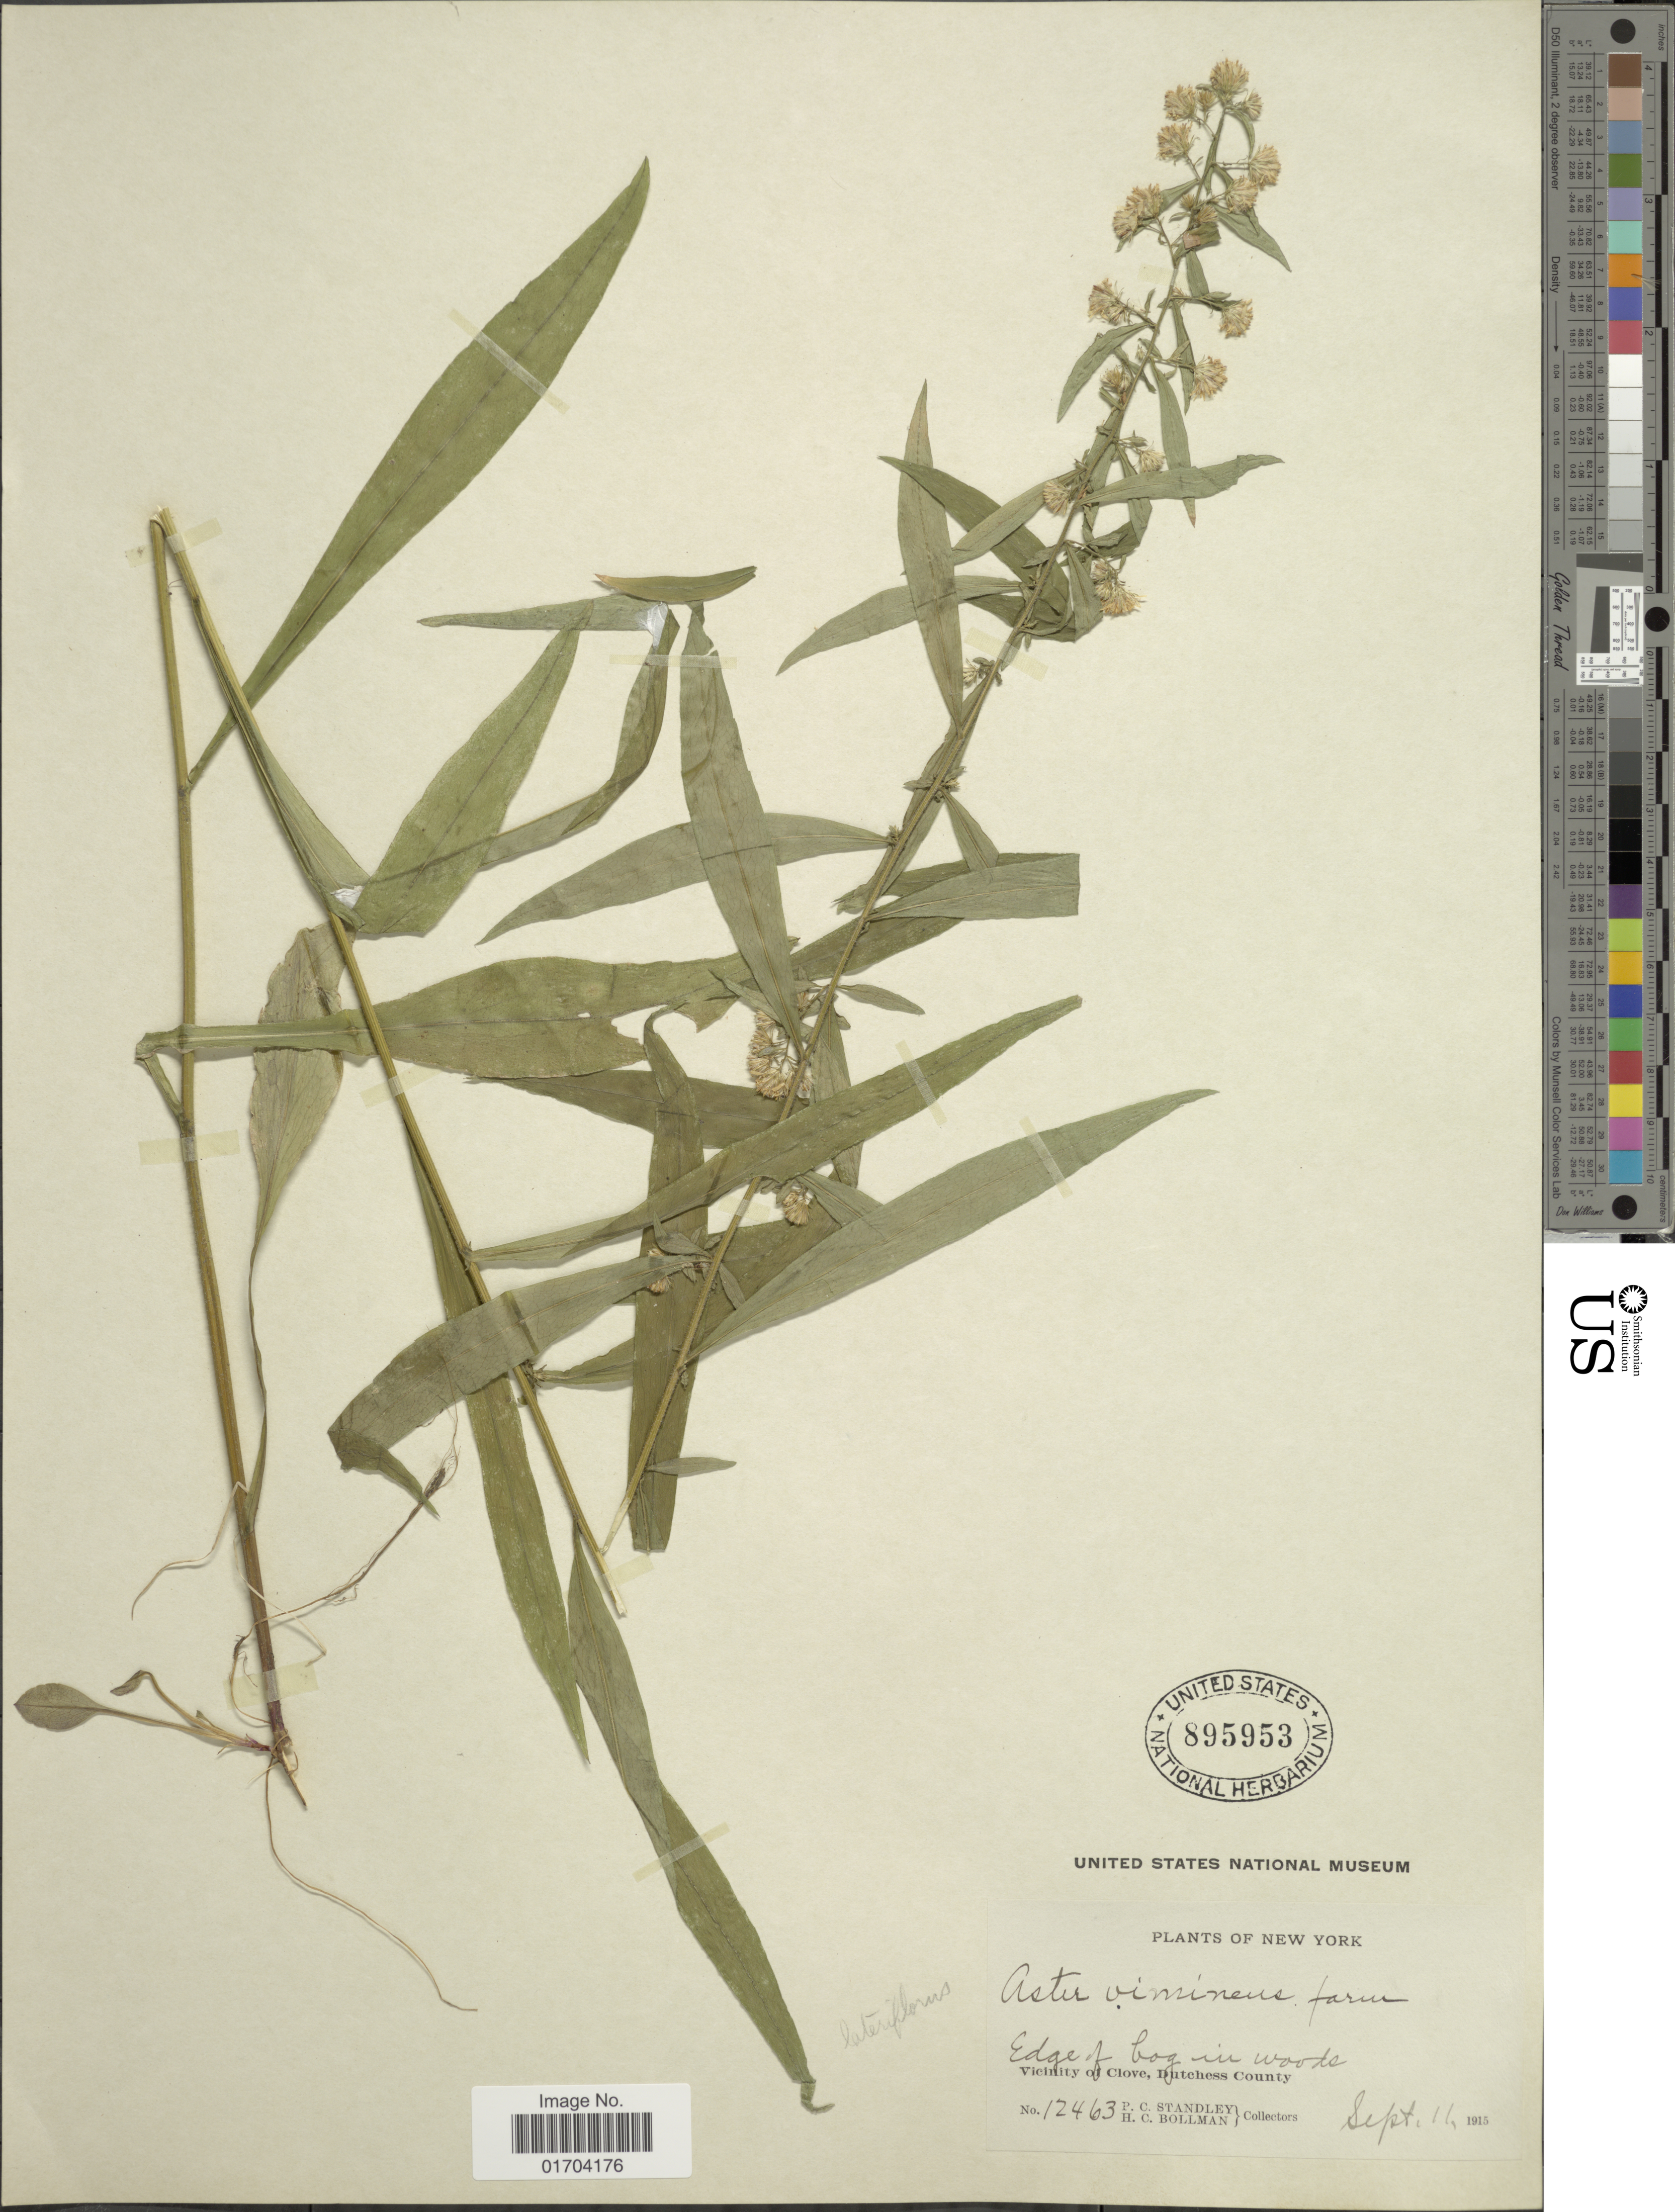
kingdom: Plantae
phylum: Tracheophyta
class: Magnoliopsida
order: Asterales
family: Asteraceae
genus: Symphyotrichum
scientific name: Symphyotrichum sp.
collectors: P. C. Standley & H. C. Bollman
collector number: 12463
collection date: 1915-09-11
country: United States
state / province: New York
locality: Vicinity of Clove, Dutchess County.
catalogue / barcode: US 895953